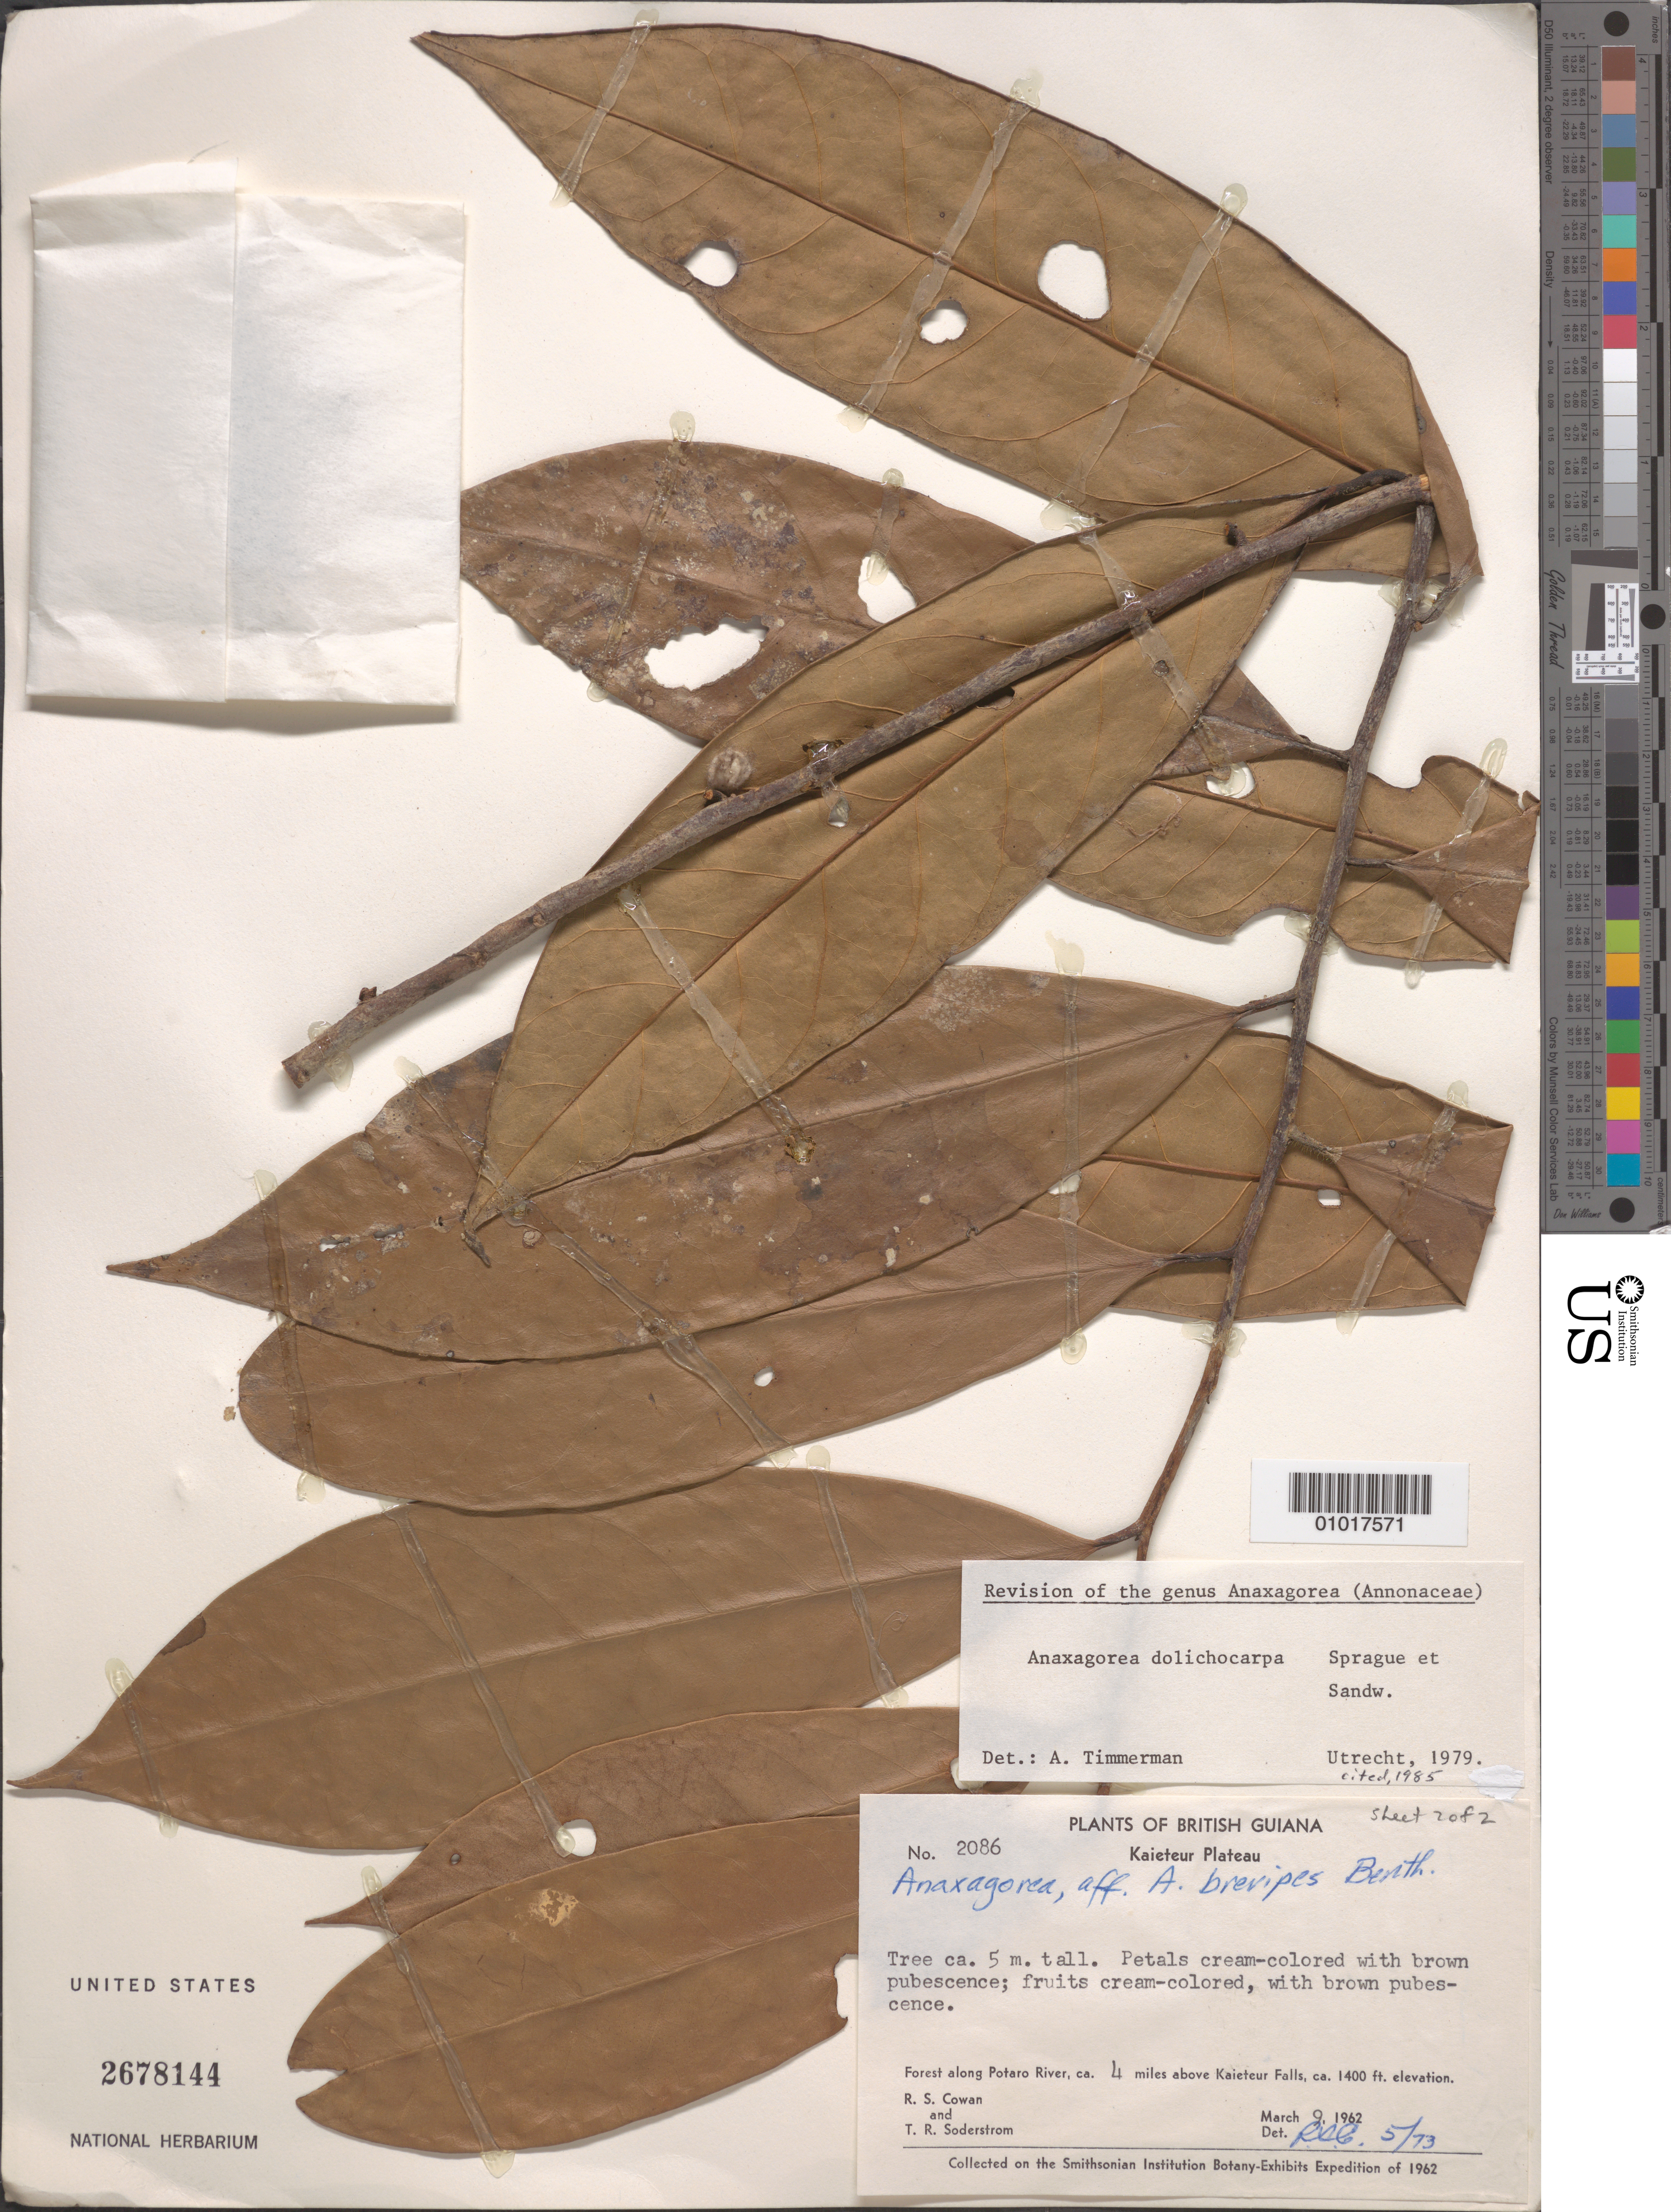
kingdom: Plantae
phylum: Tracheophyta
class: Magnoliopsida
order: Magnoliales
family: Annonaceae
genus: Anaxagorea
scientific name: Anaxagorea dolichocarpa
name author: Sprague & Sandwith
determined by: Timmerman, A.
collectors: R. S. Cowan & T. R. Soderstrom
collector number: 2086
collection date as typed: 9-Mar-62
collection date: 1962-03-09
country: Guyana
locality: Kaieteur Plateau. Forest along Potaro River, ca. 4 miles above Kaieteur Falls.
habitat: forest along river, about 4 miles above Kaieteur Falls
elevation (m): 427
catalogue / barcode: US 2678144